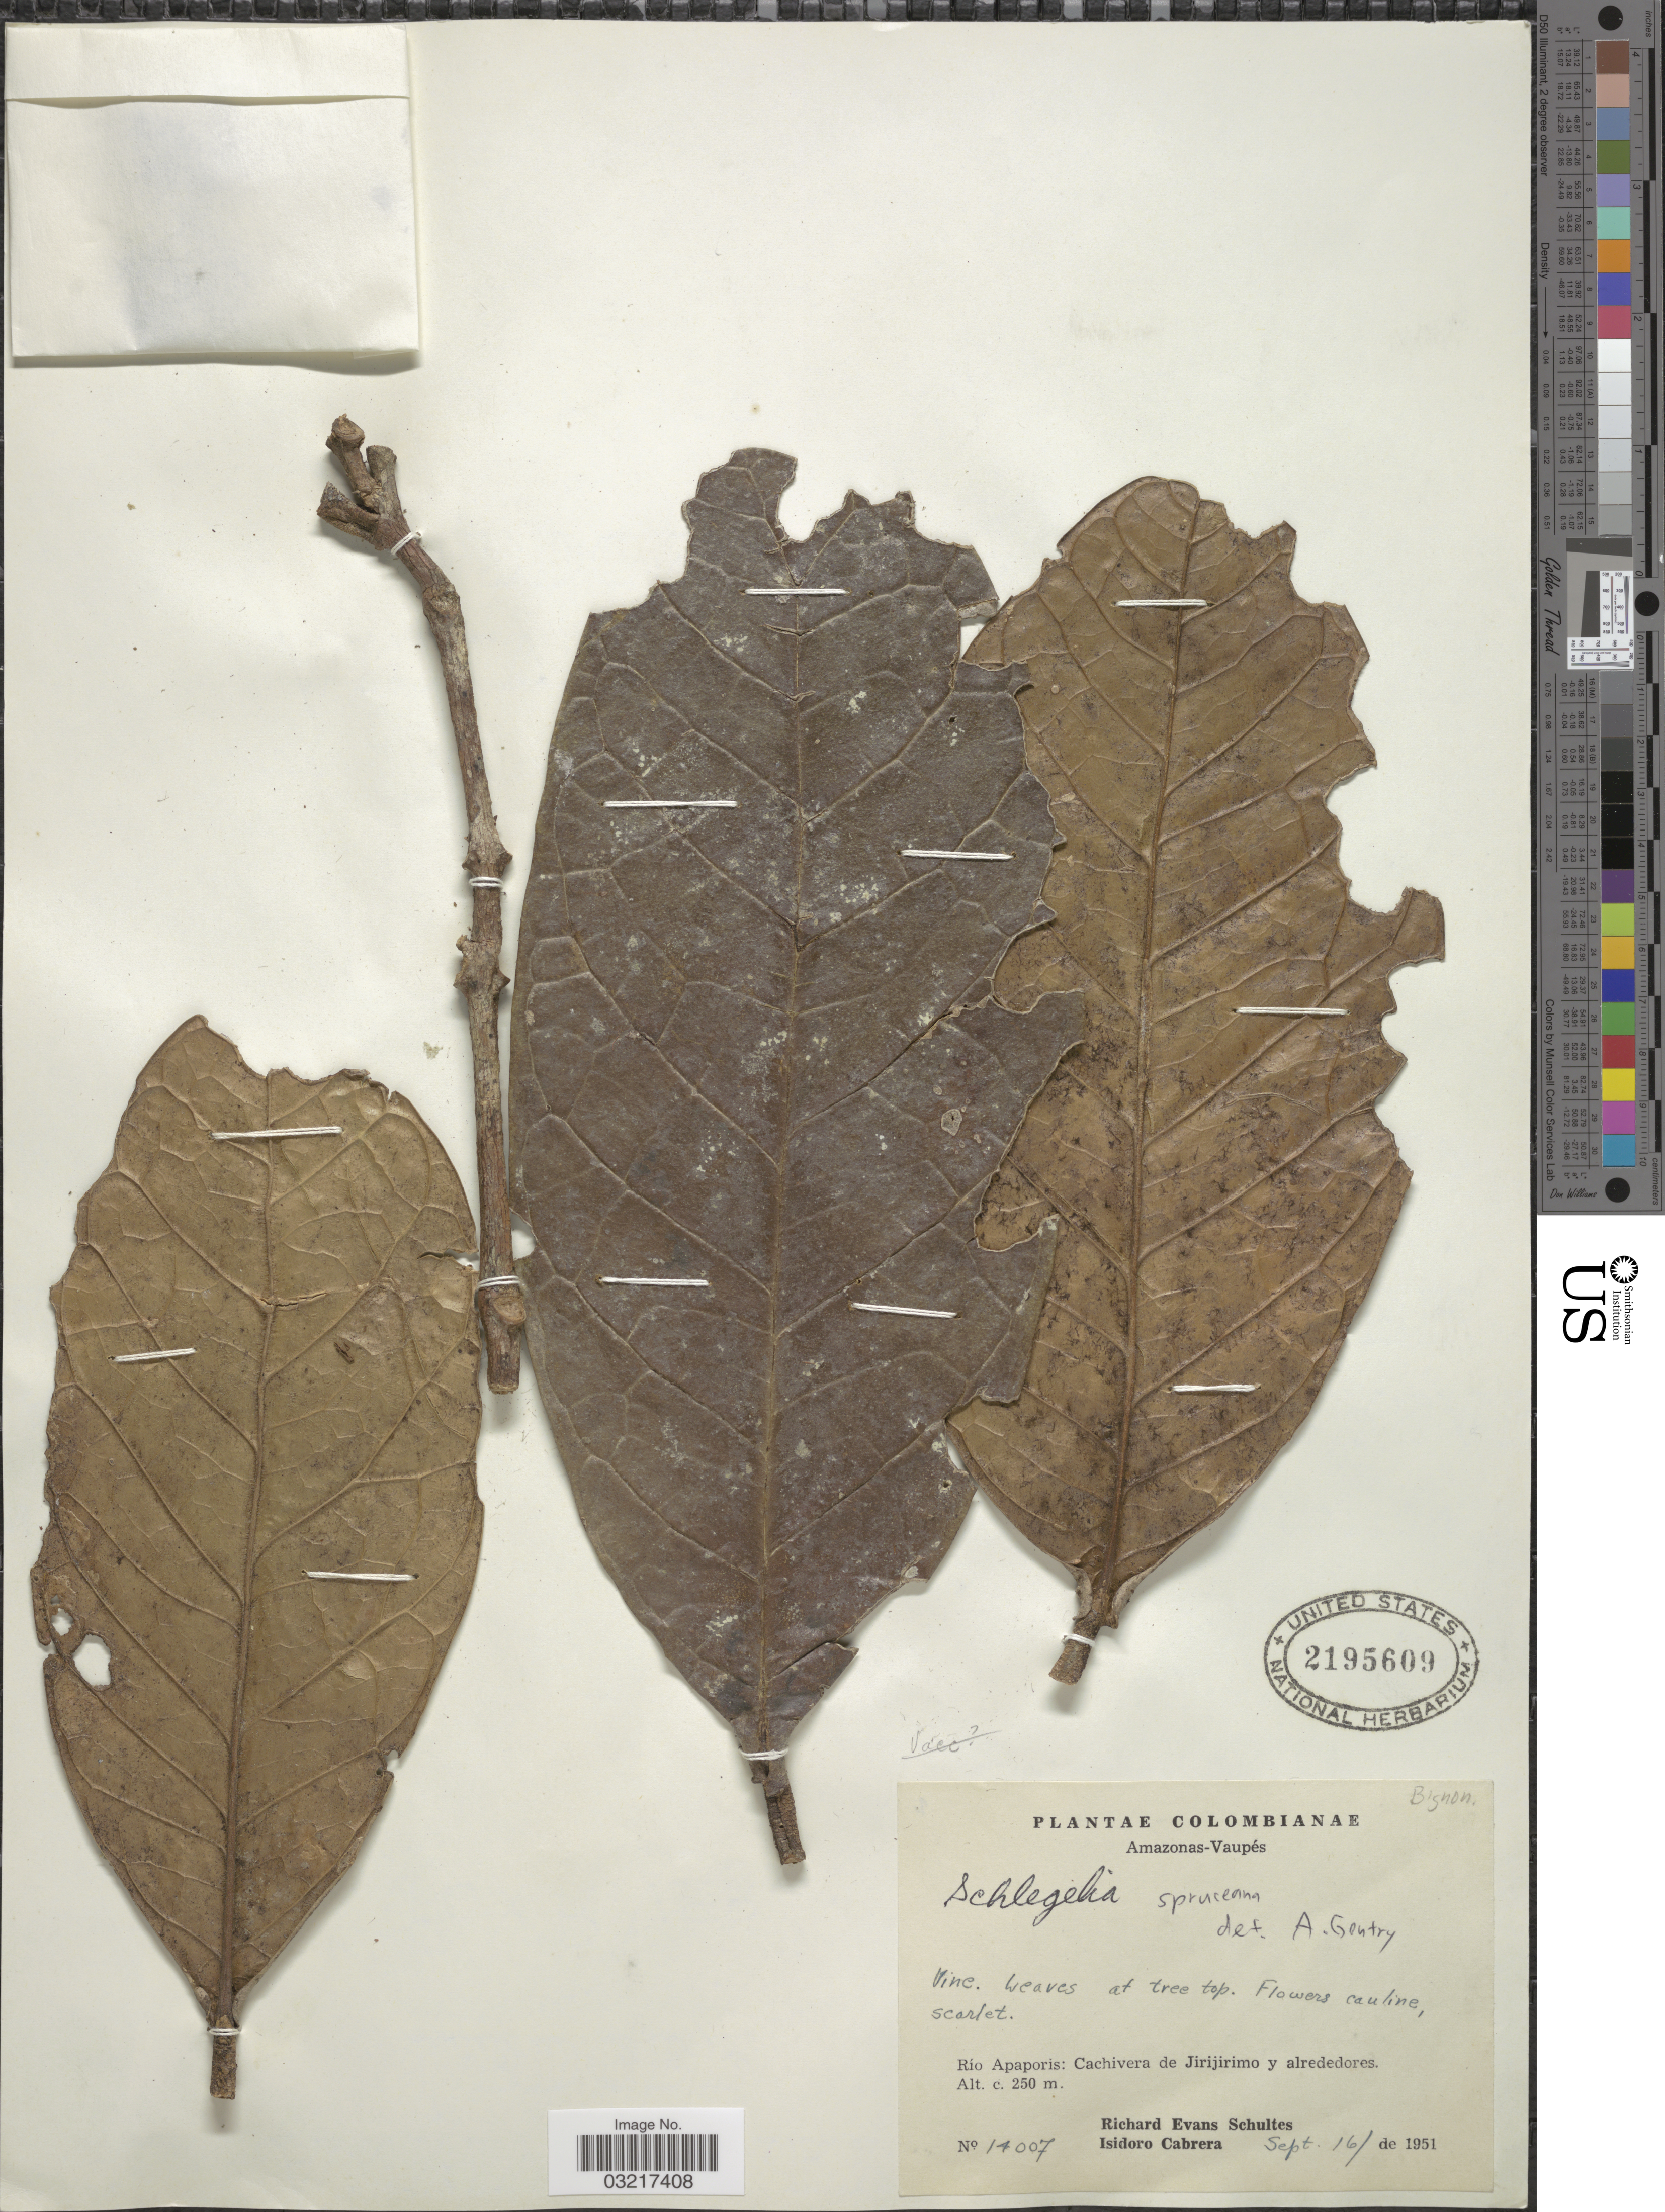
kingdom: Plantae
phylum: Tracheophyta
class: Magnoliopsida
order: Lamiales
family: Schlegeliaceae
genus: Schlegelia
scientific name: Schlegelia spruceana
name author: Bureau & K. Schum.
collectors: R. E. Schultes & I. Cabrera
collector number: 14007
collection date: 1951-09-16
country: Colombia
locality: Amazonas-Vaupés. Río Apaporis: Cachivera de Jirijirimo y alrededores.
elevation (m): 250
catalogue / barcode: US 2195609